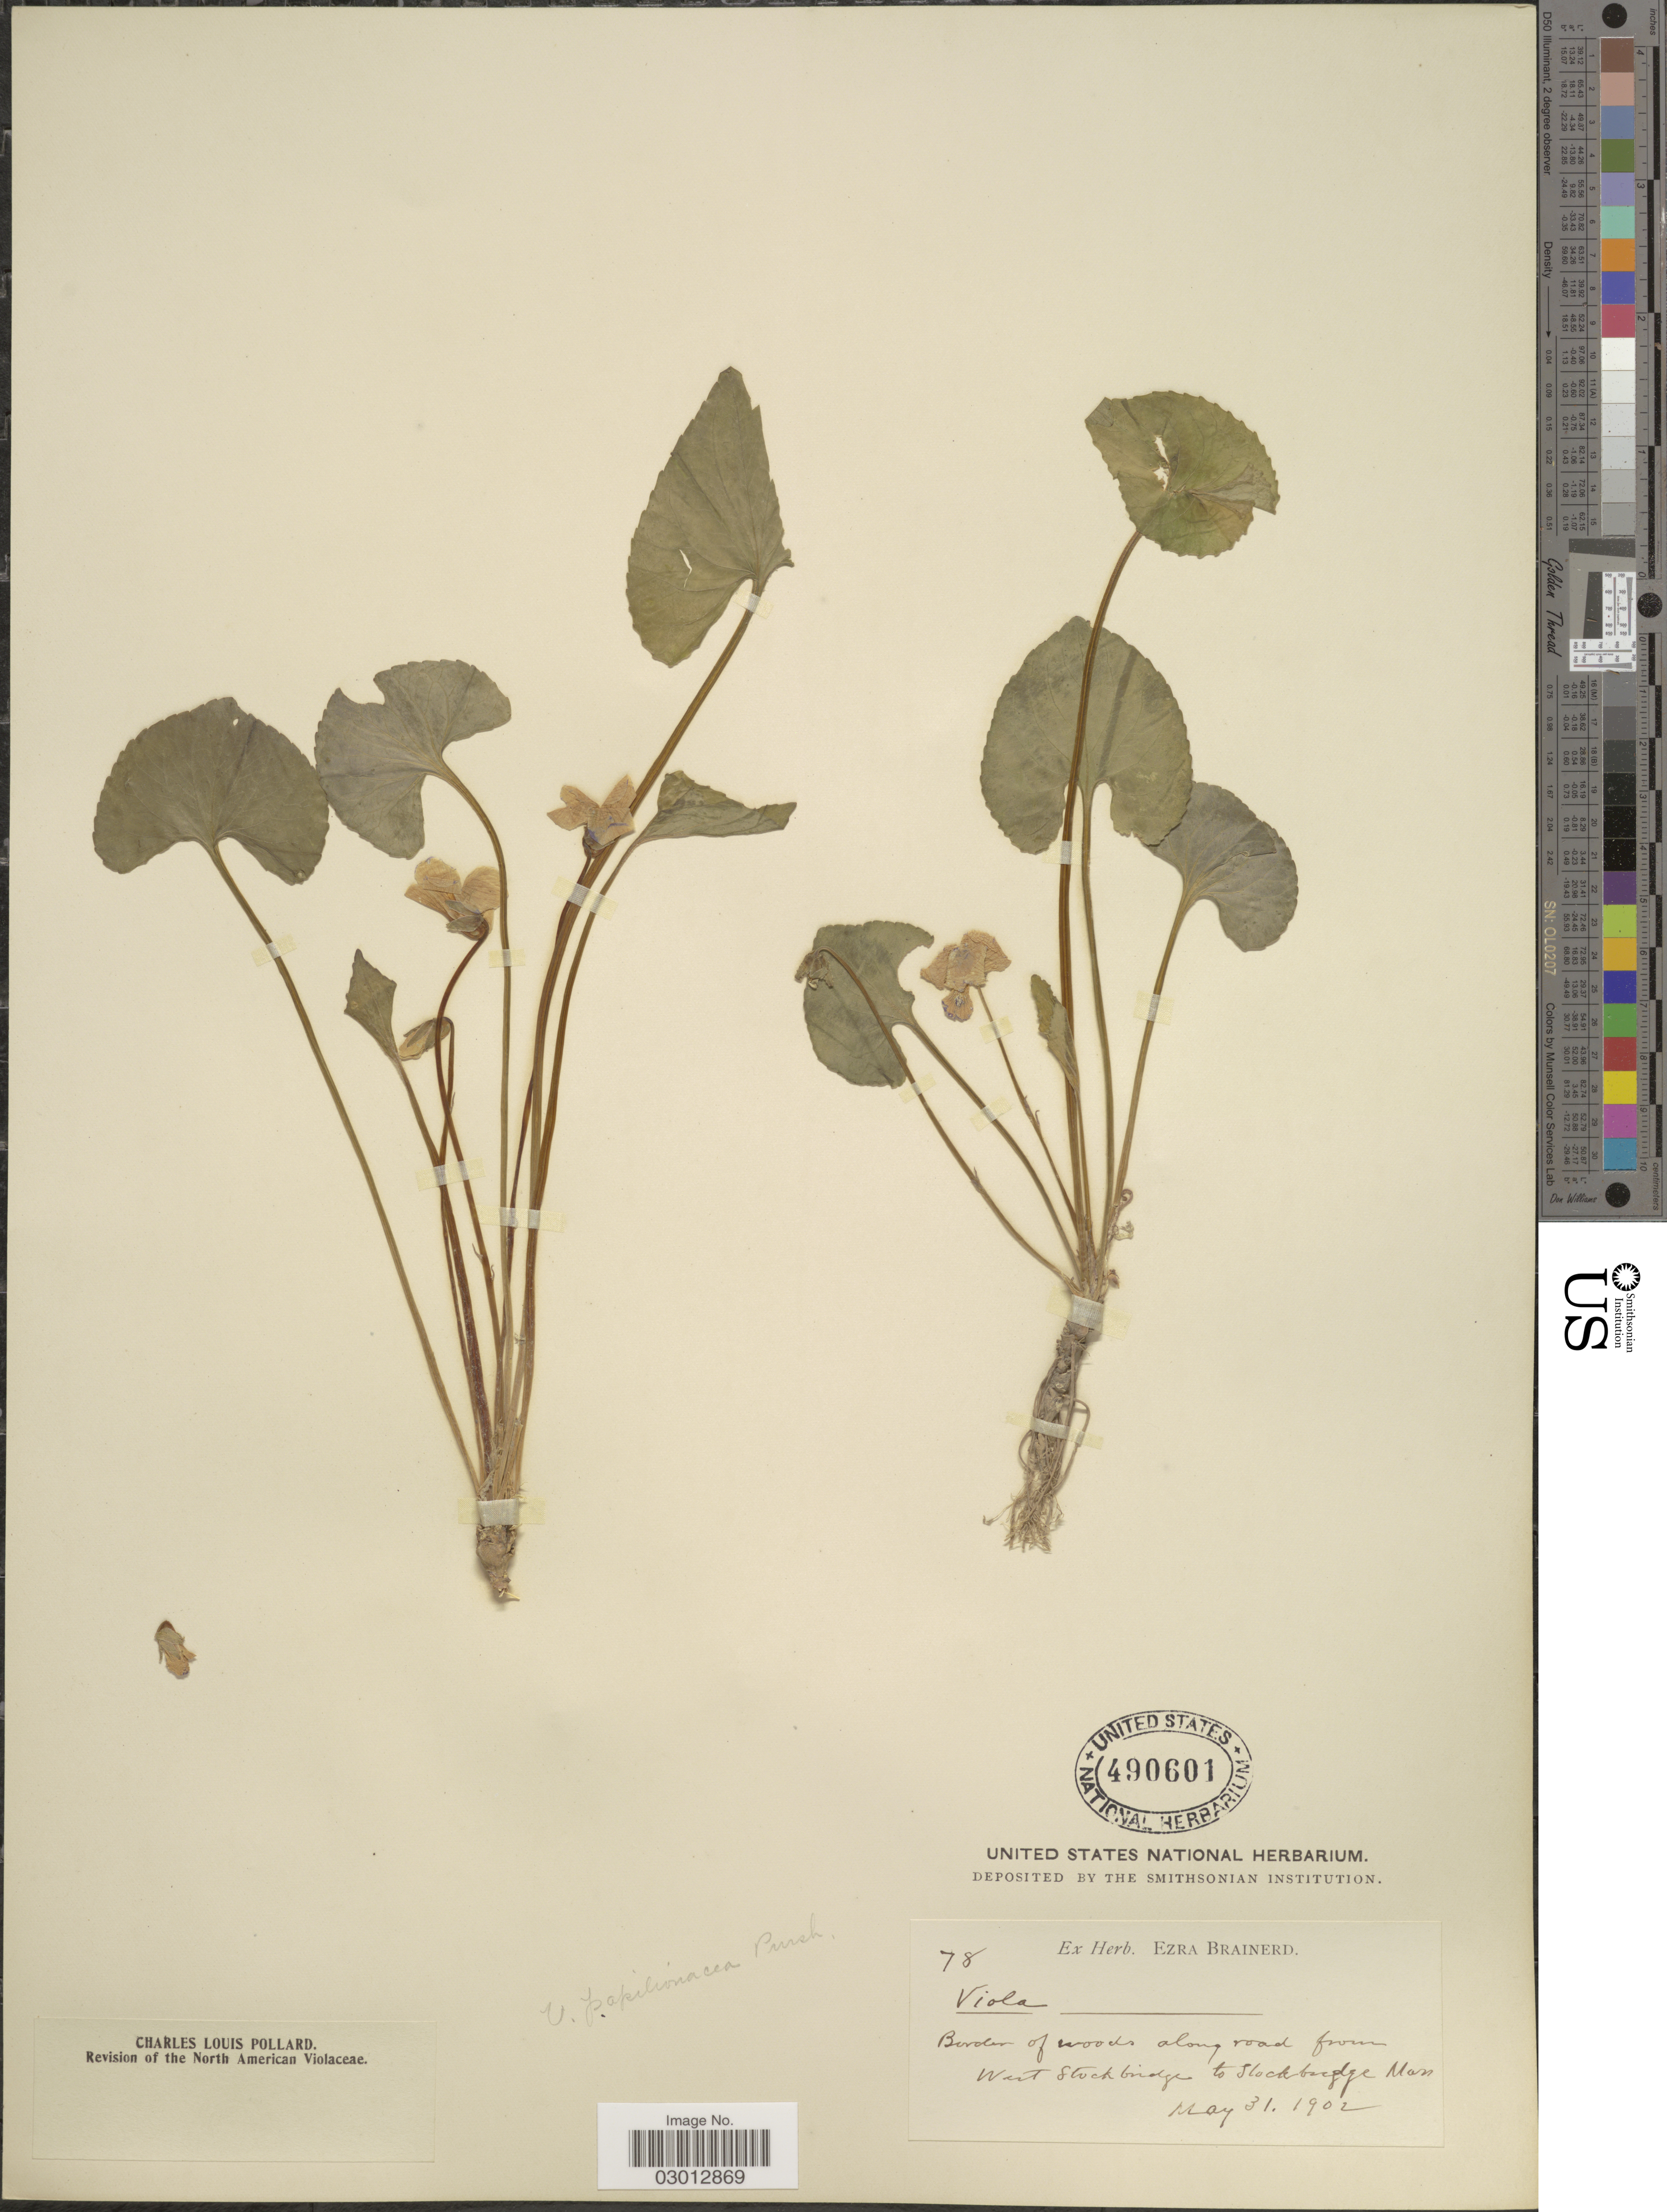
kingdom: Plantae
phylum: Tracheophyta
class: Magnoliopsida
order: Malpighiales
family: Violaceae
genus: Viola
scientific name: Viola papilionacea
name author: Pursh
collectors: ex herb. Ezra Brainerd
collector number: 78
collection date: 1902-05-31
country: United States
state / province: Massachusetts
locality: West Stockbridge to Stockbridge Mass.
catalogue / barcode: US 490601